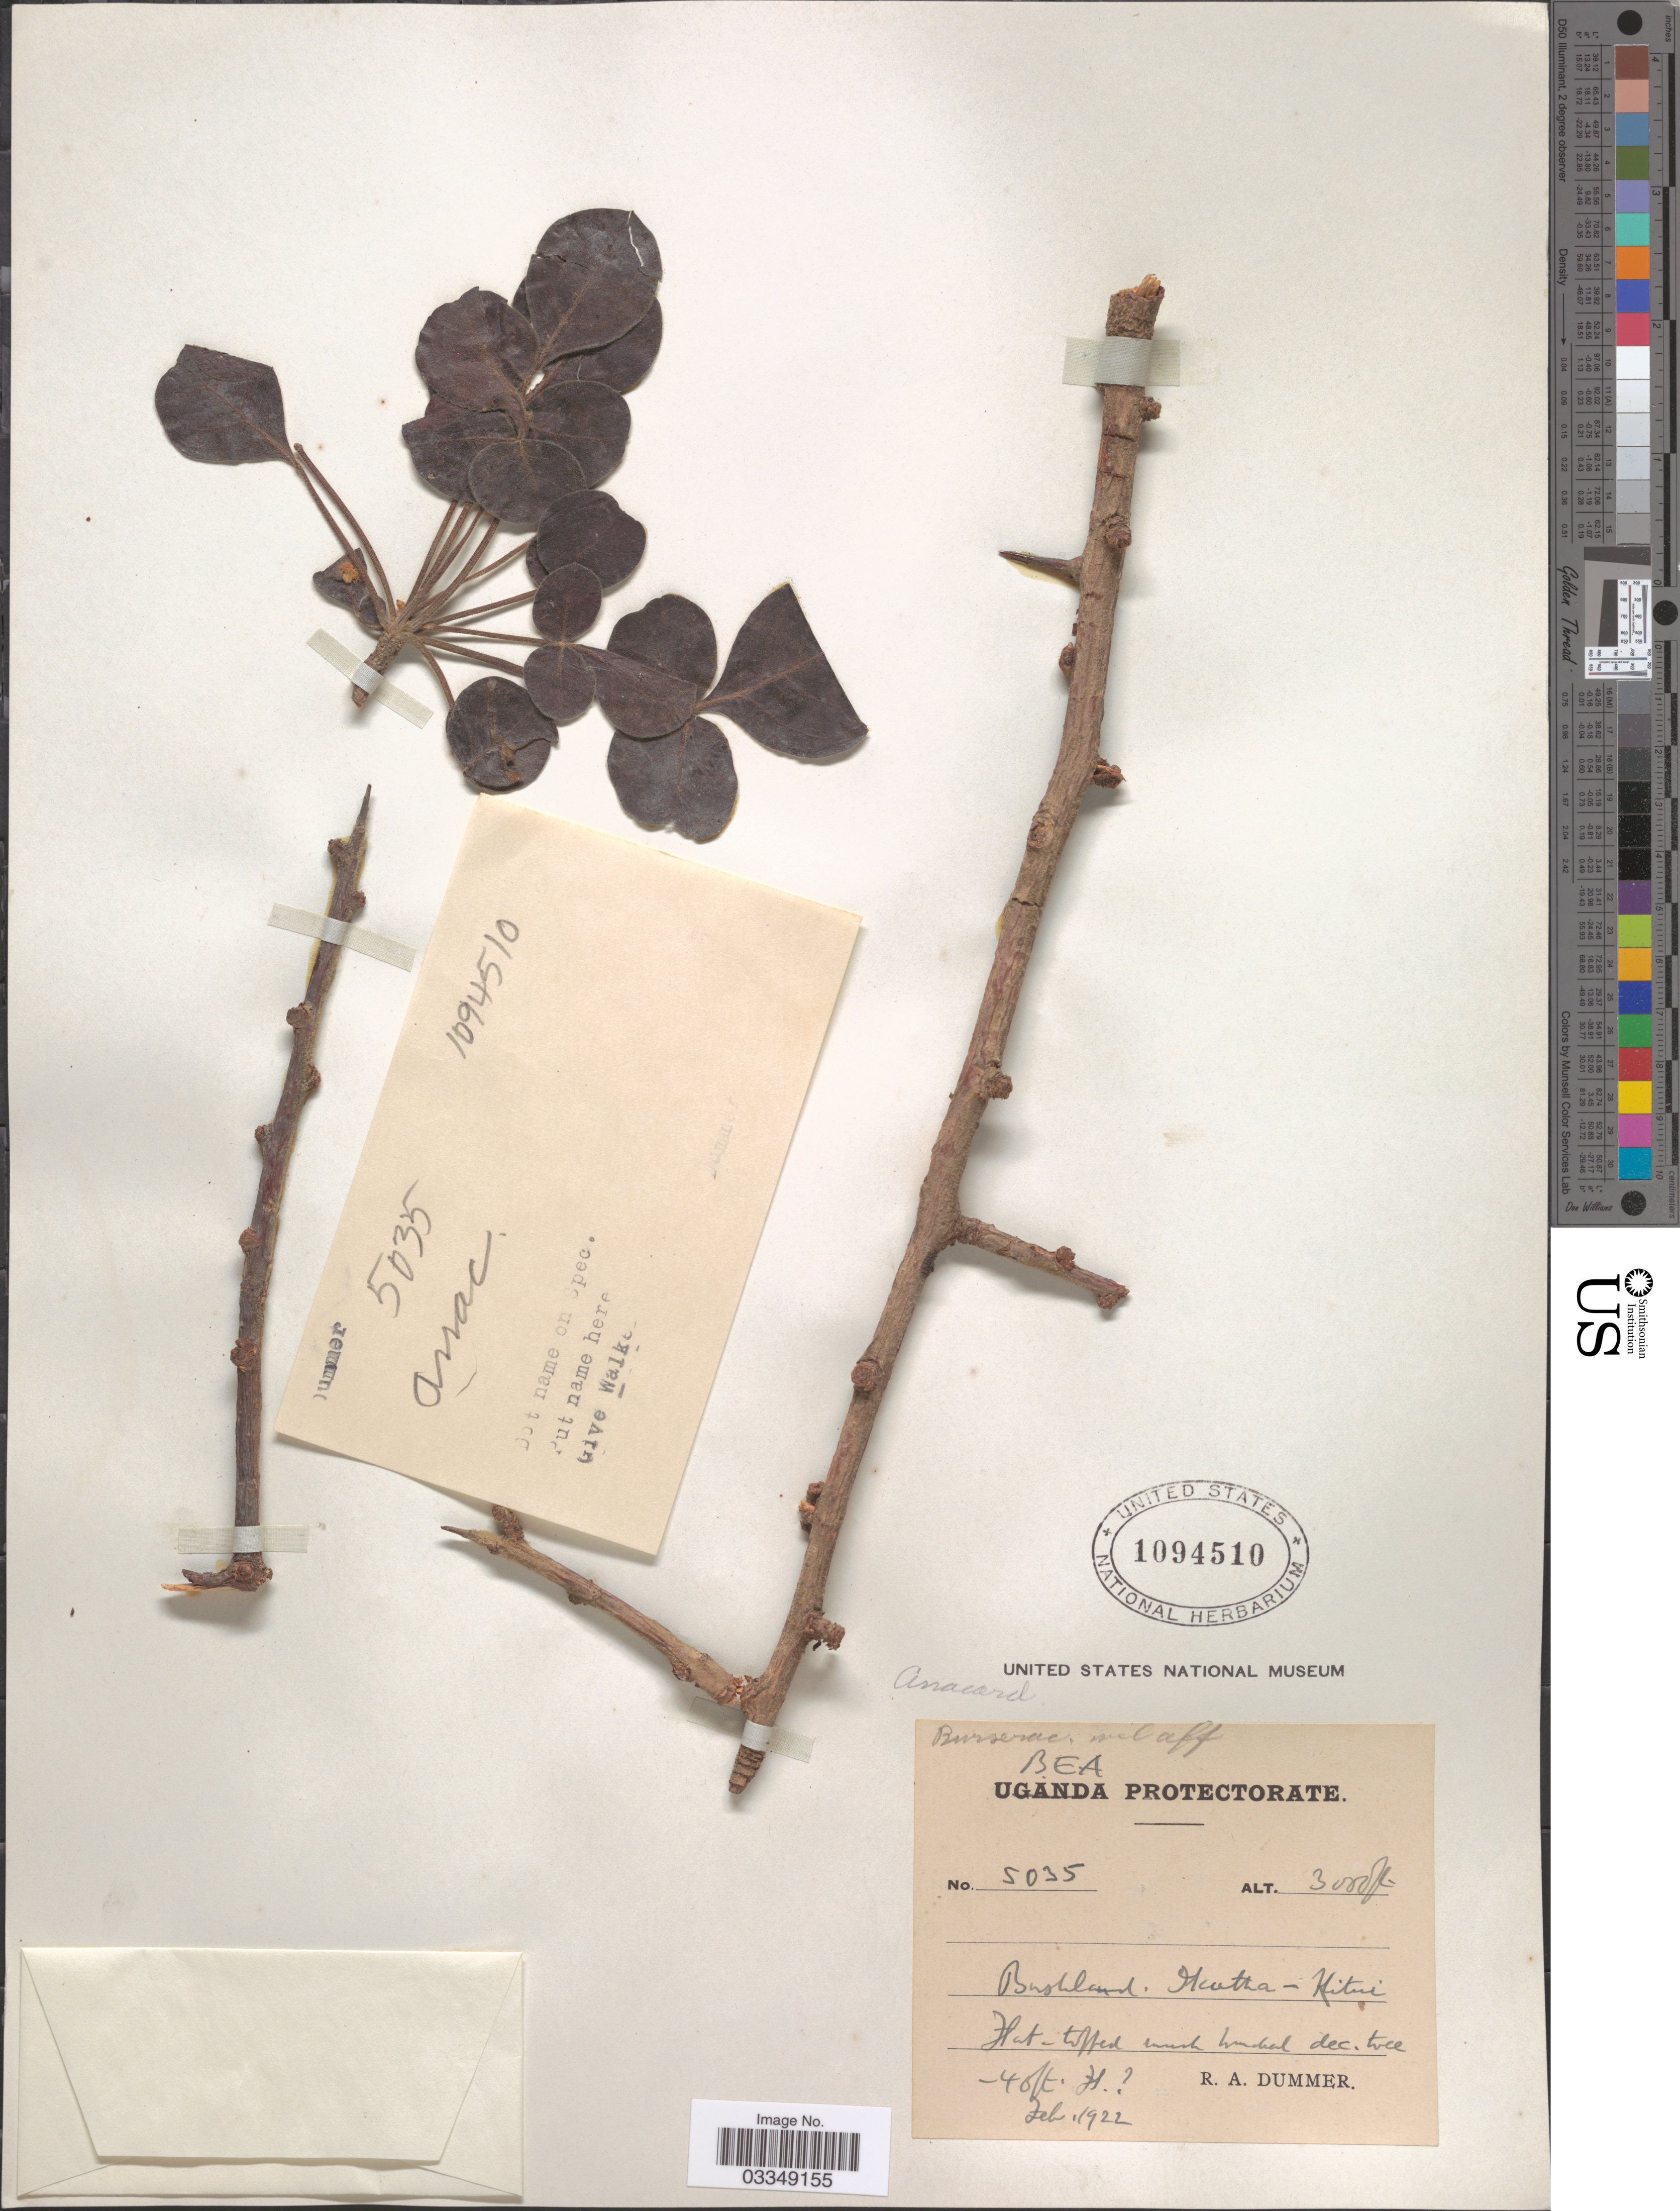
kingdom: Plantae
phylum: Tracheophyta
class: Magnoliopsida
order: Sapindales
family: Burseraceae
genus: Commiphora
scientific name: Commiphora sp.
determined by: Mitchell, John D.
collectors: R. Dümmer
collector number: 5035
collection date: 1922-02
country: Kenya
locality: BEA Protectorate. Huatha - Kitui. [interpreted]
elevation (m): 914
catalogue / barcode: US 1094510